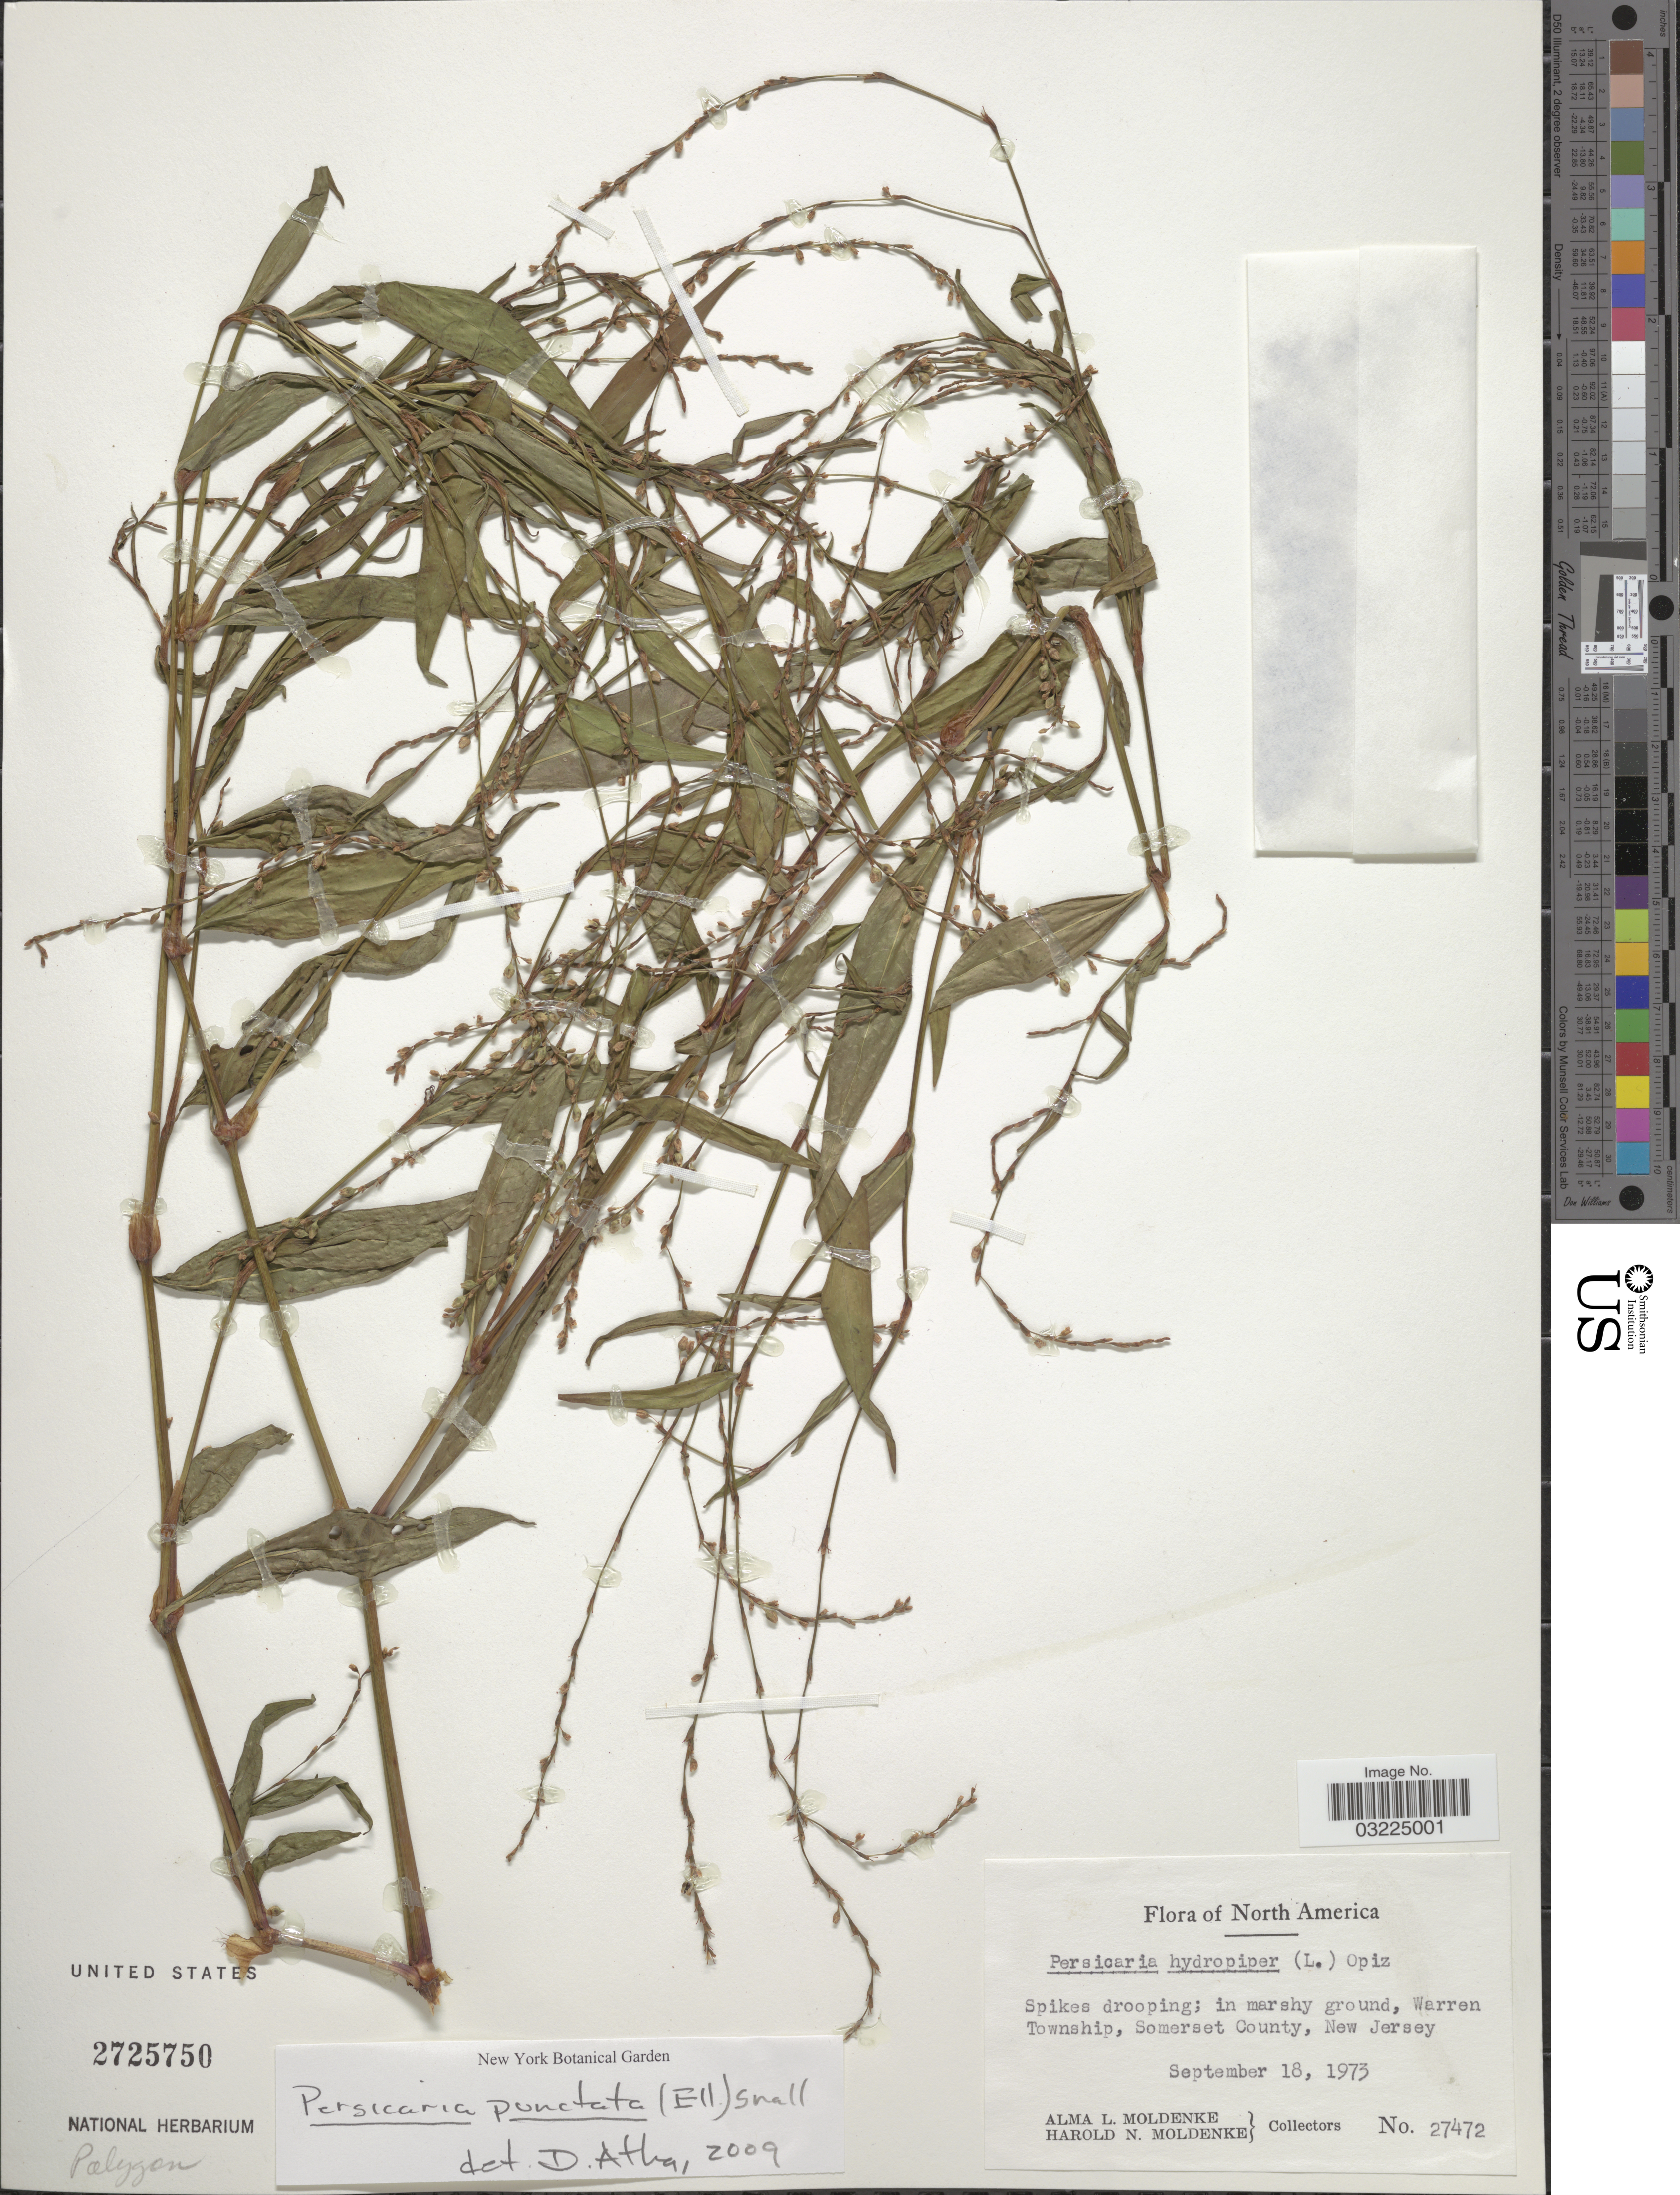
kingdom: Plantae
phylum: Tracheophyta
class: Magnoliopsida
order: Caryophyllales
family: Polygonaceae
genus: Persicaria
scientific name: Persicaria punctata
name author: (Elliott) Small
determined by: Atha, D. E.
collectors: A. L. Moldenke & H. N. Moldenke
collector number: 27472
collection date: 1973-09-18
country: United States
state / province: New Jersey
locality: Warren Township, Somerset County.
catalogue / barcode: US 2725750